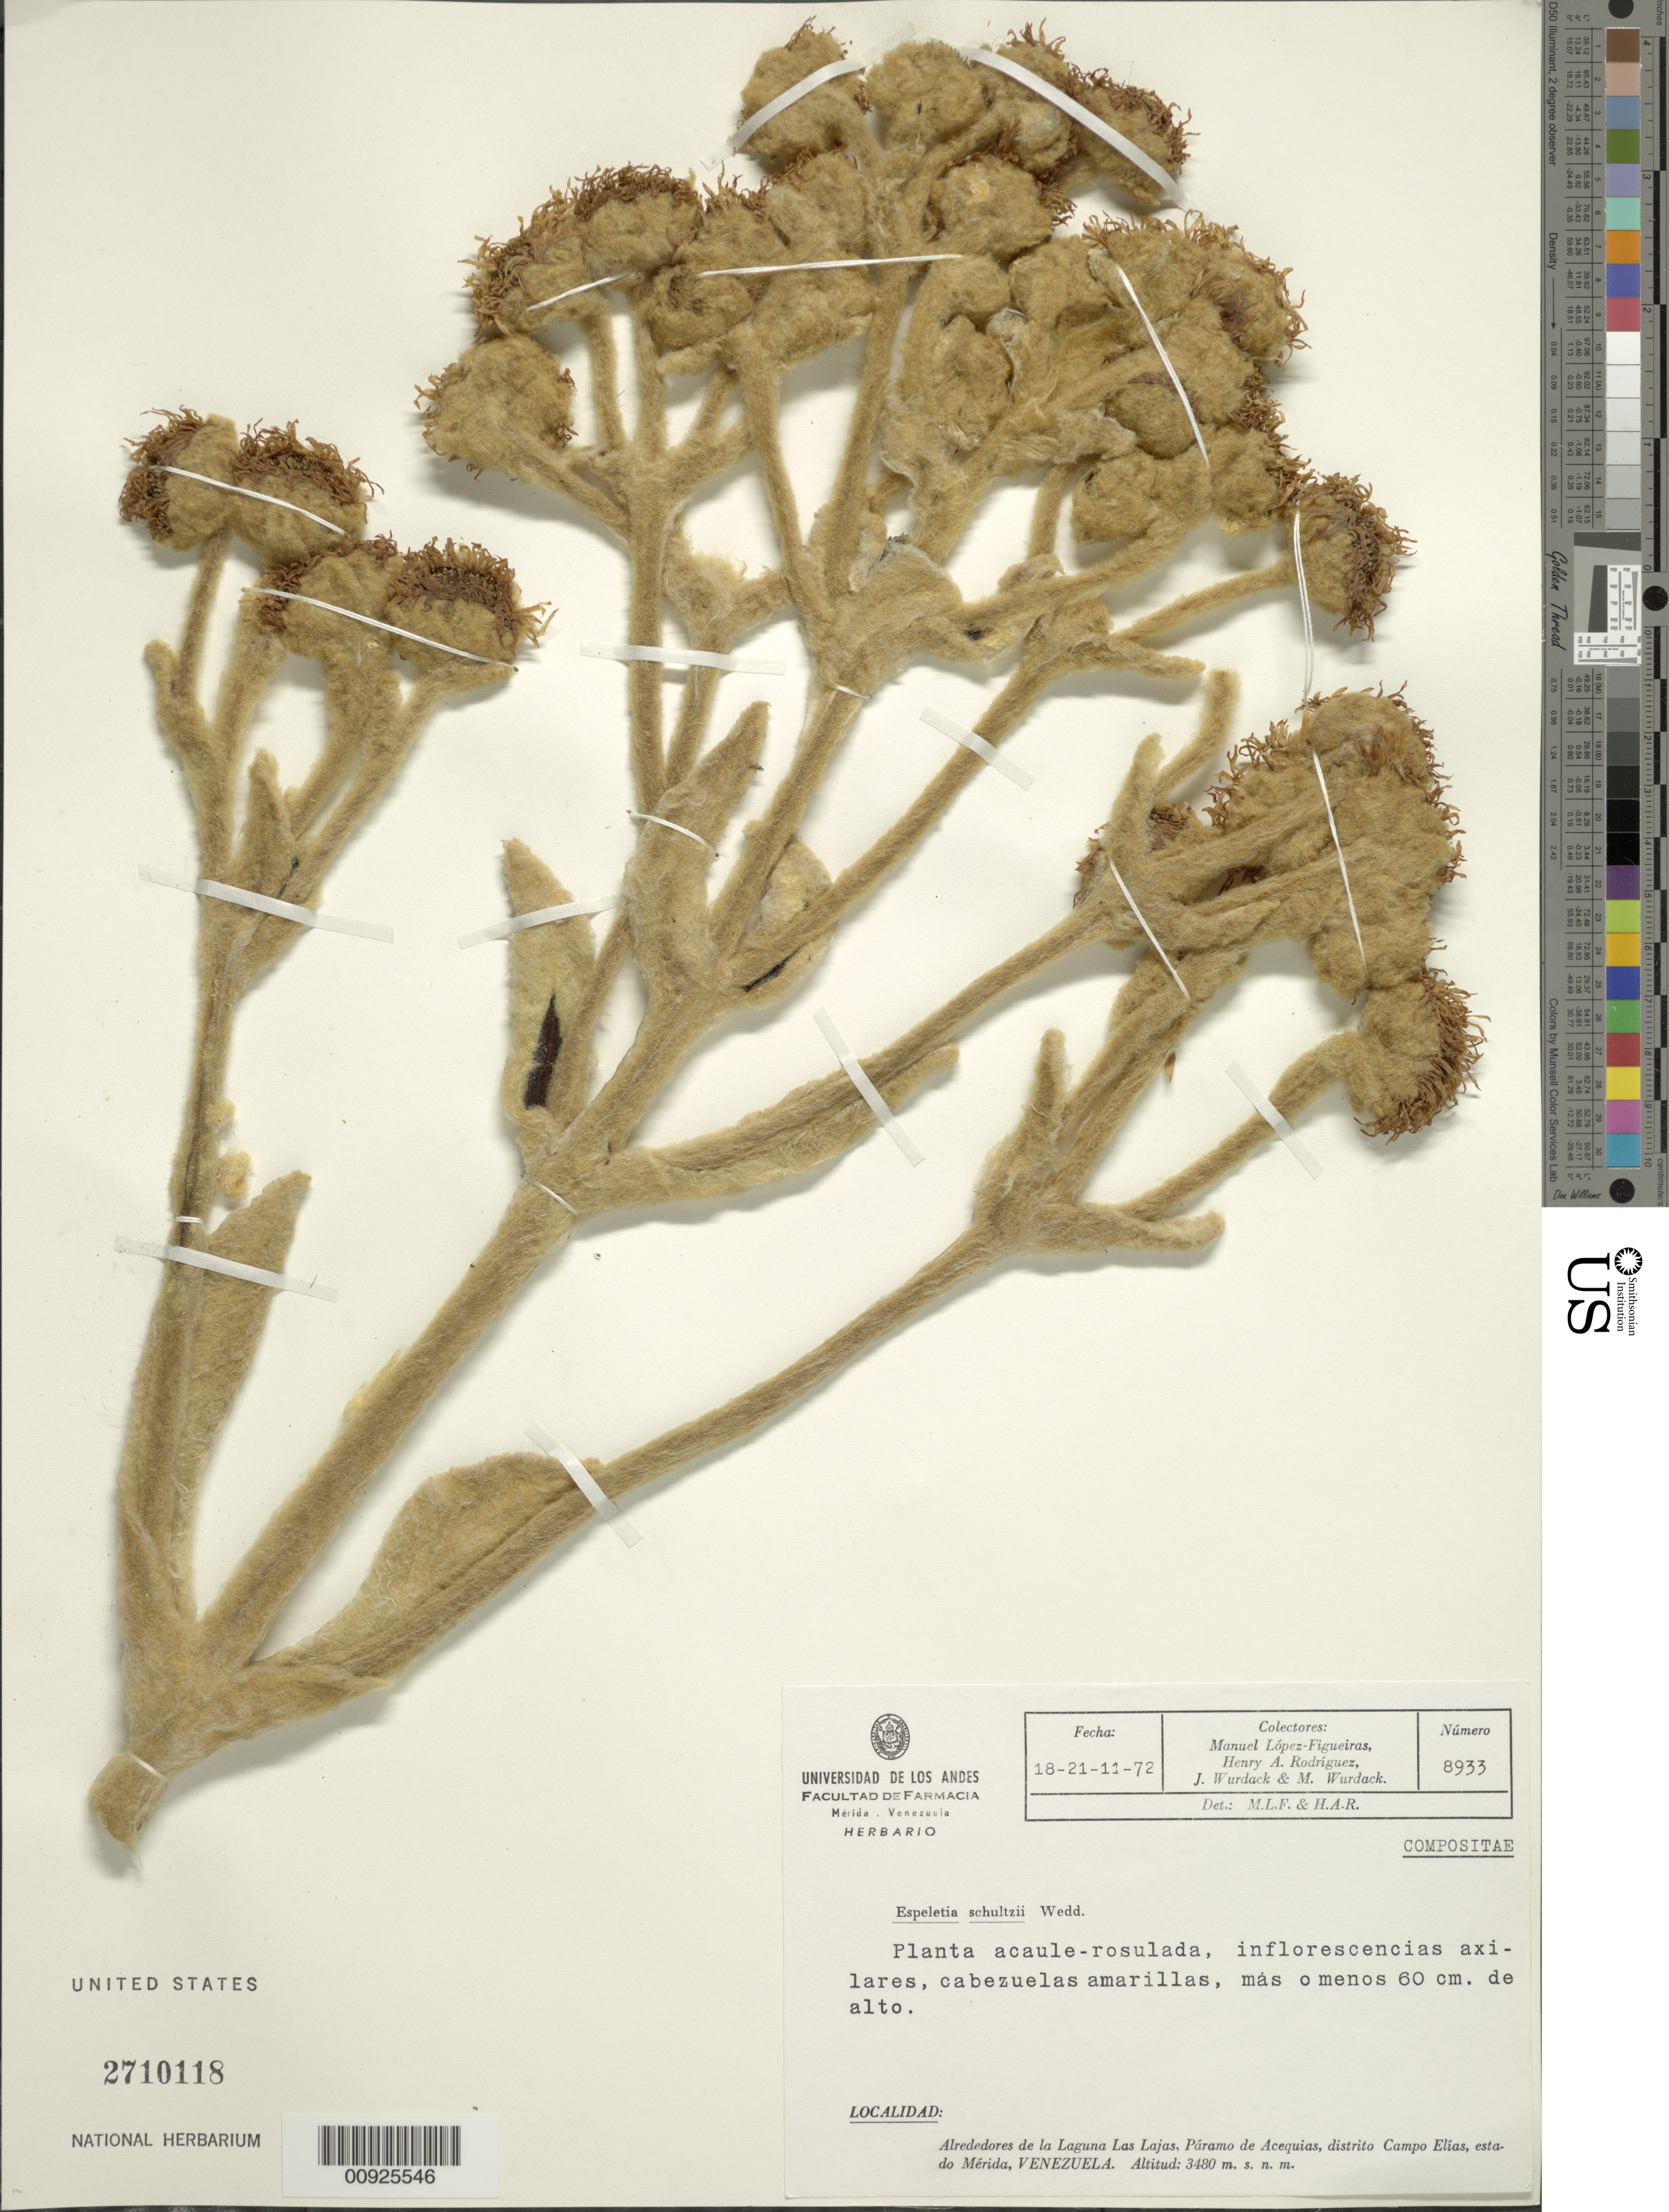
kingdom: Plantae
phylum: Tracheophyta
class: Magnoliopsida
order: Asterales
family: Asteraceae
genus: Espeletia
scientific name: Espeletia schultzii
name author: Wedd.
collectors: M. López Figueiras, H. A. Rodriguez, J. J. Wurdack & M. L. Wurdack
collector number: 8933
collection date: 1972-11-18/1972-11-21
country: Venezuela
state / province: Mérida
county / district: Campo Elías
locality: P. de Acequias. Alrededores de la Laguna Las Lajas, Páramo de Acequias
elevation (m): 3480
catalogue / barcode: US 2710118